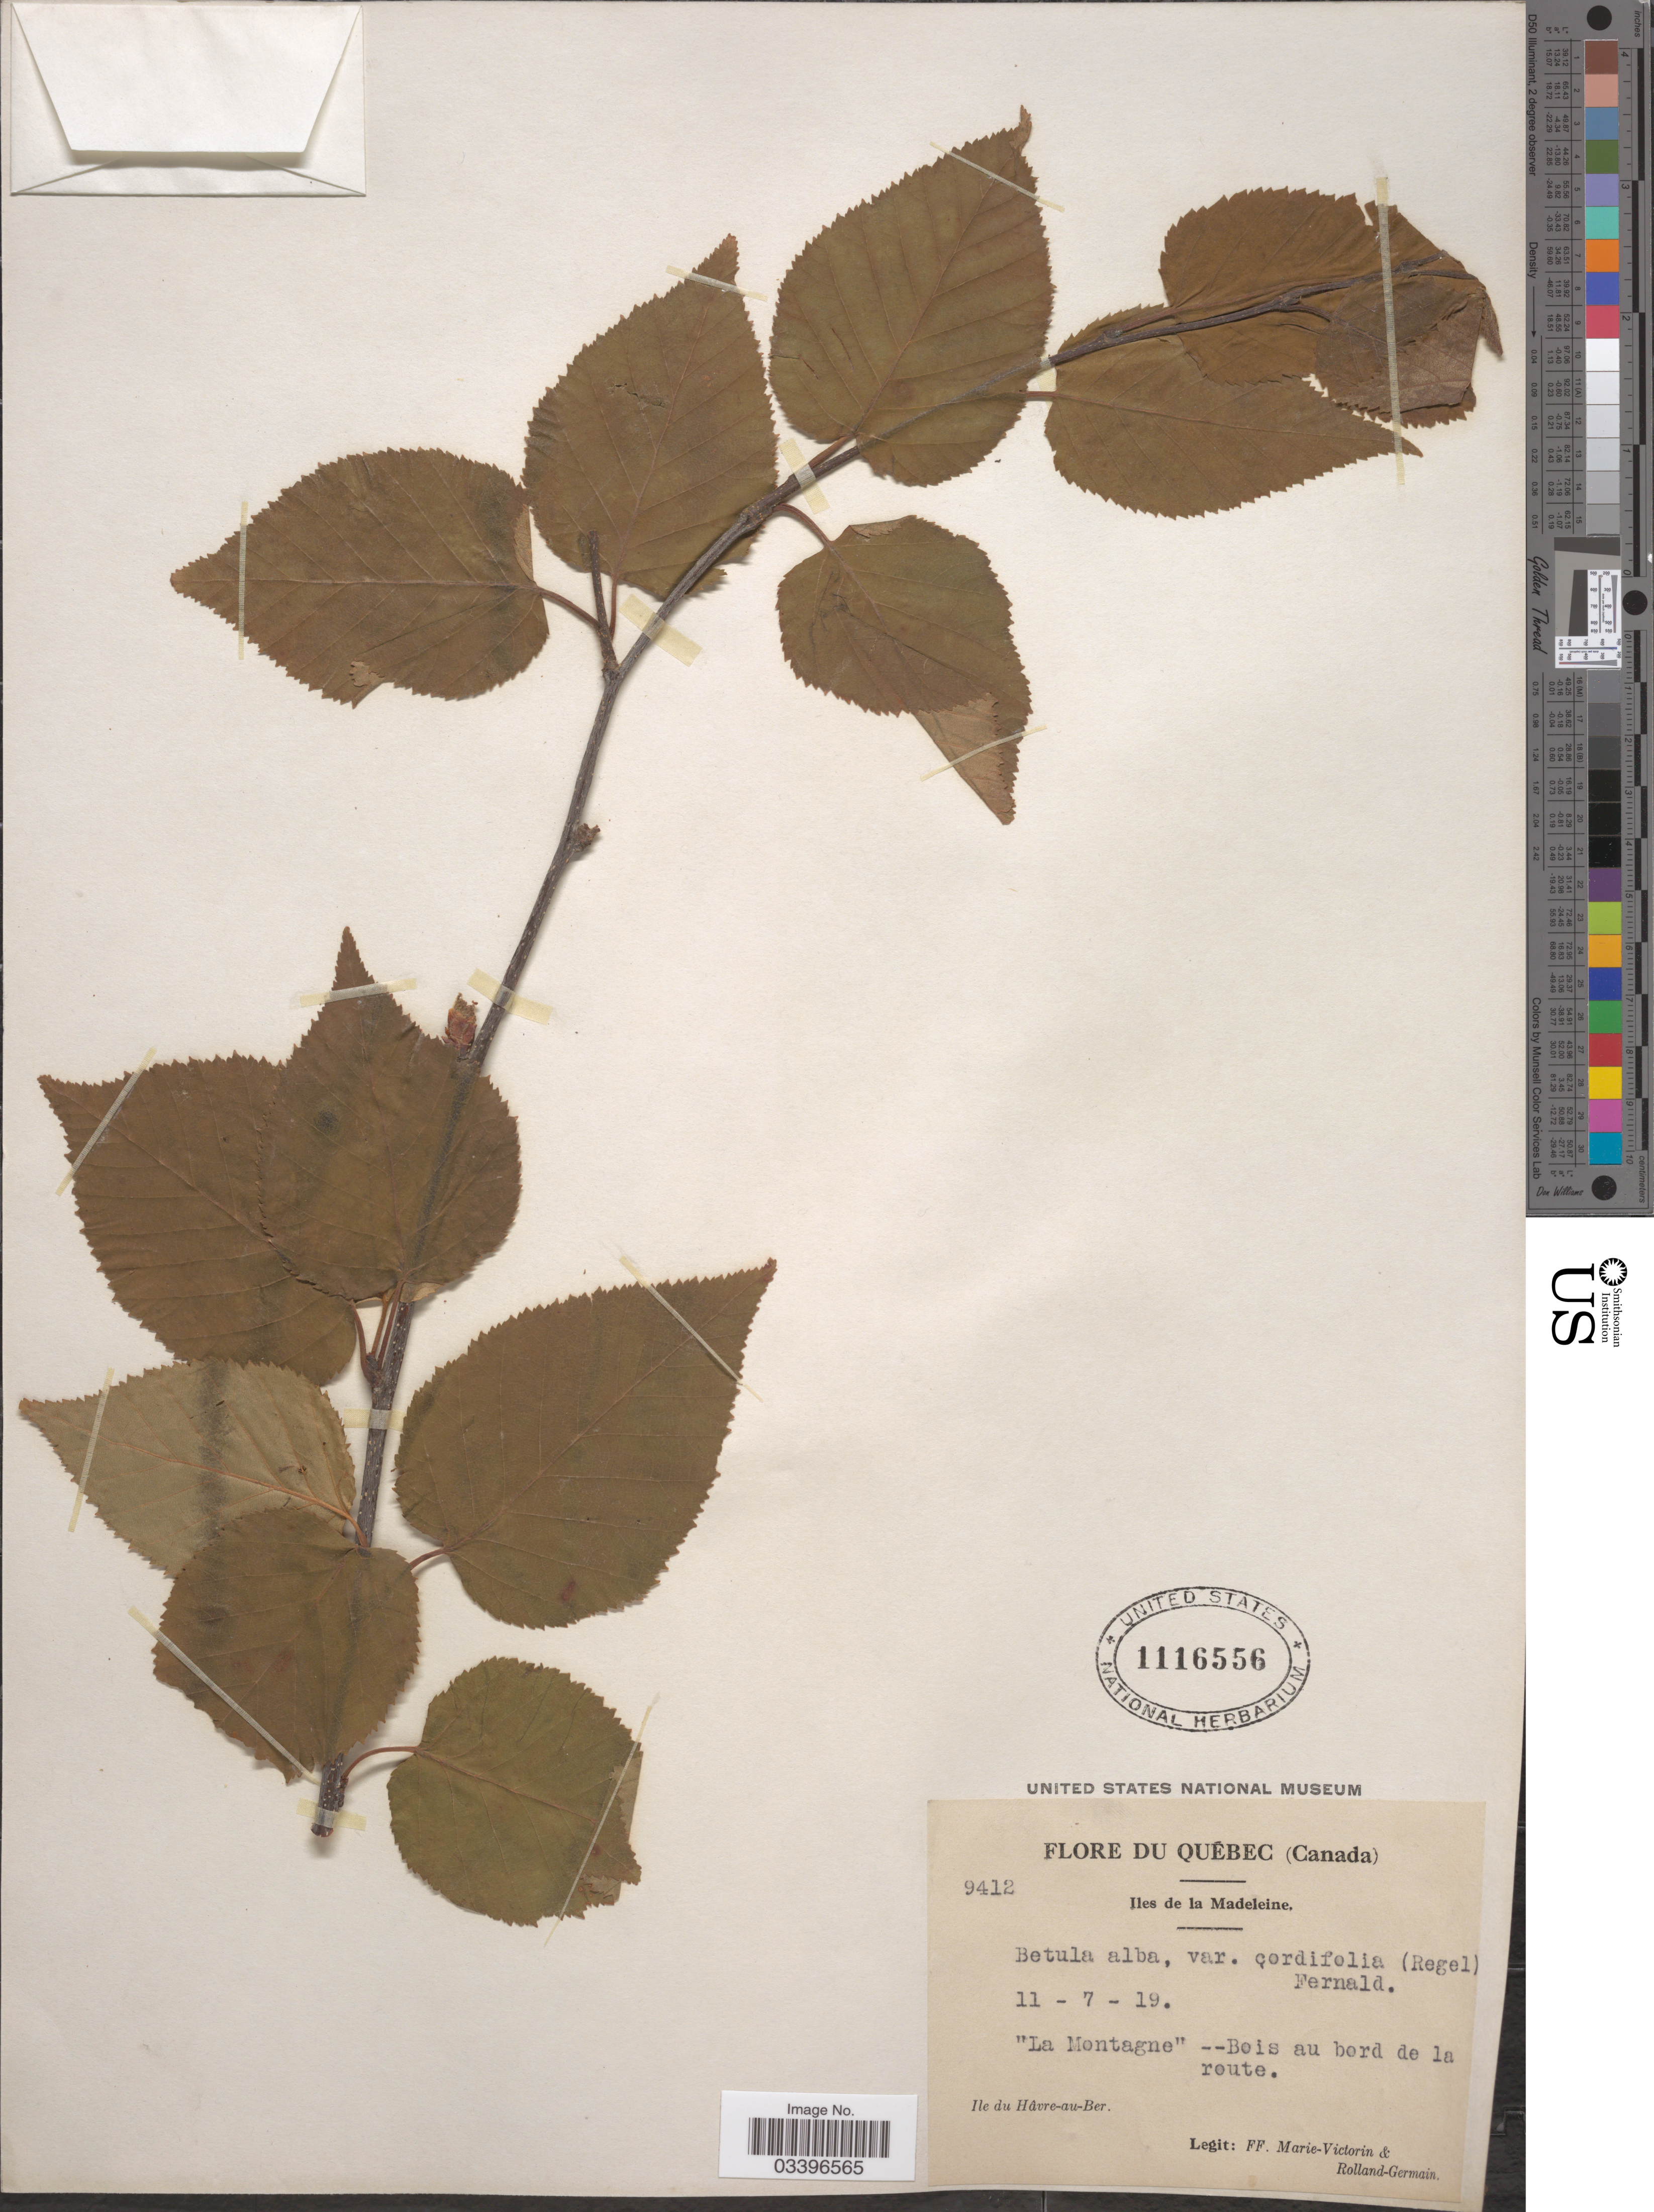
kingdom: Plantae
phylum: Tracheophyta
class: Magnoliopsida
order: Fagales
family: Betulaceae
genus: Betula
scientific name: Betula papyrifera var. cordifolia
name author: (Regel) Regel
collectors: F. Marie-Victorin & Rolland-Germain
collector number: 9412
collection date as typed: Transcribed d/m/y: 11/7/19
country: Canada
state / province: Quebec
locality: Iles de la Madeleine. "La Montagne" -- Bois au bord de la route. Ile du Hâvre-au-Ber.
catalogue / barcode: US 1116556